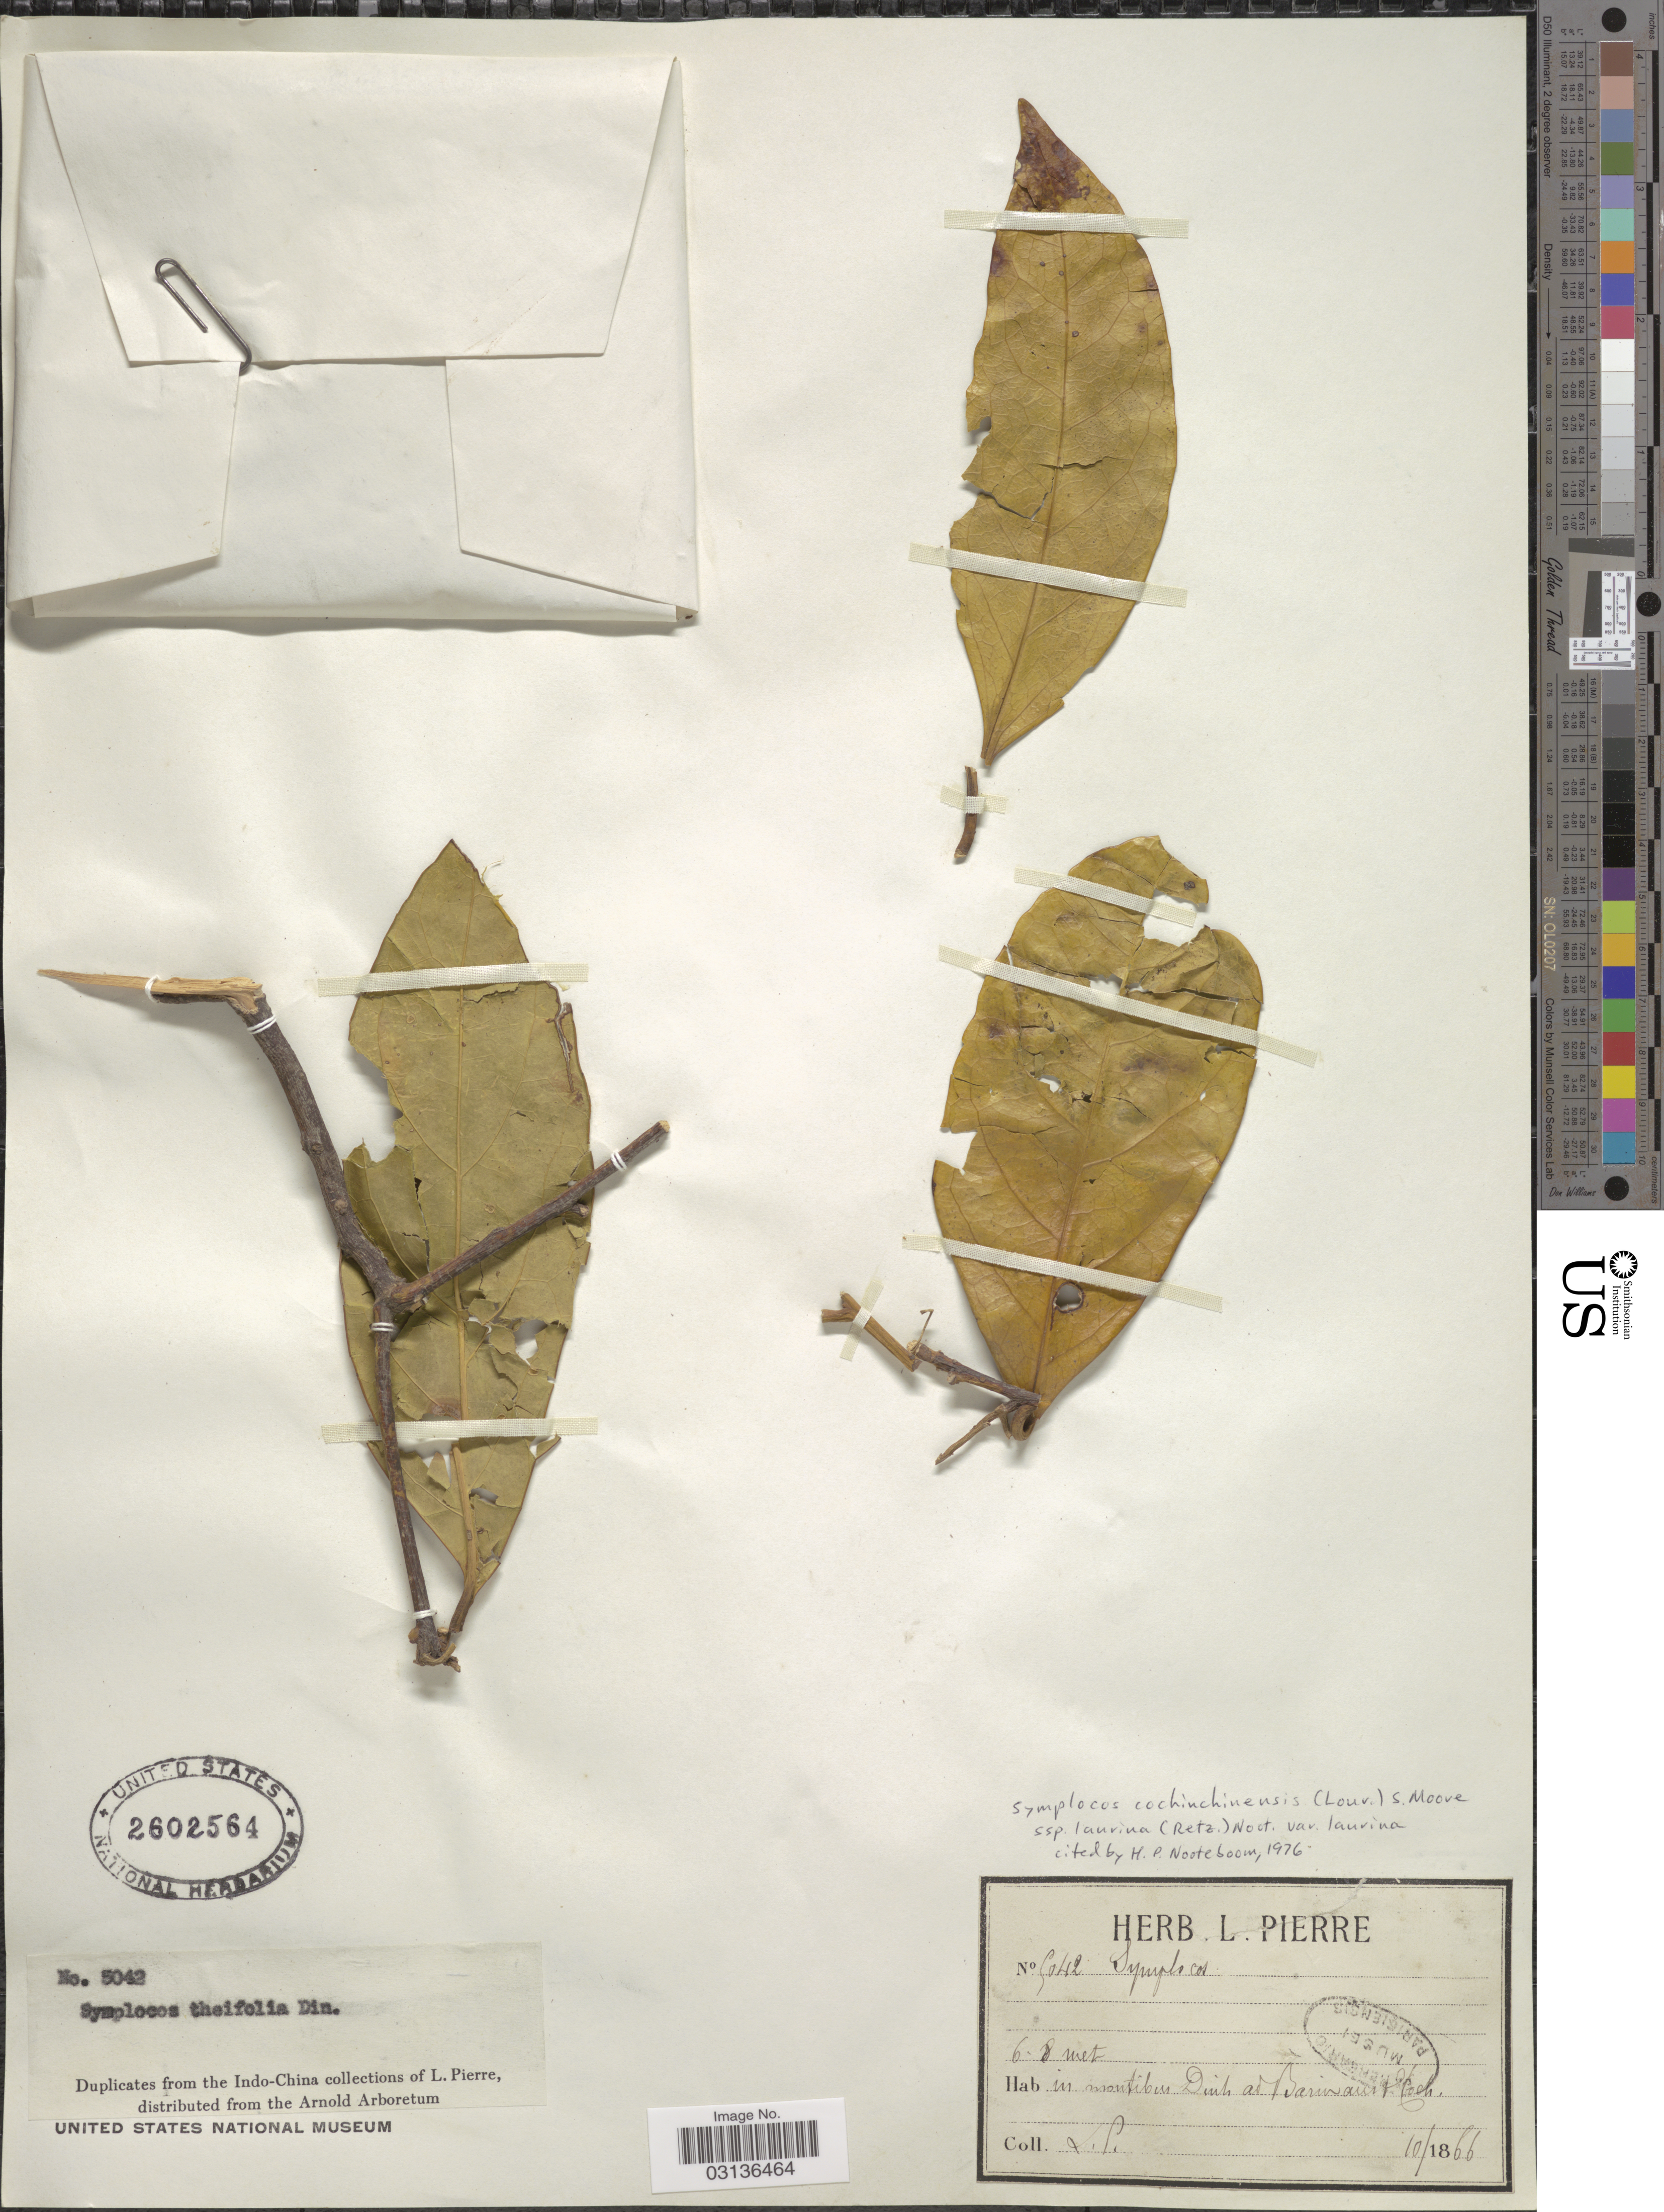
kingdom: Plantae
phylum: Tracheophyta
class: Magnoliopsida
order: Ericales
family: Symplocaceae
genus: Symplocos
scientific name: Symplocos cochinchinensis subsp. laurina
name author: (Retz.) Noot.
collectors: L. Pierre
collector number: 5042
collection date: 1866-10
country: Vietnam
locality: In montibus Dinh ad Barinaust. Coch.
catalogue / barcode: US 2602564